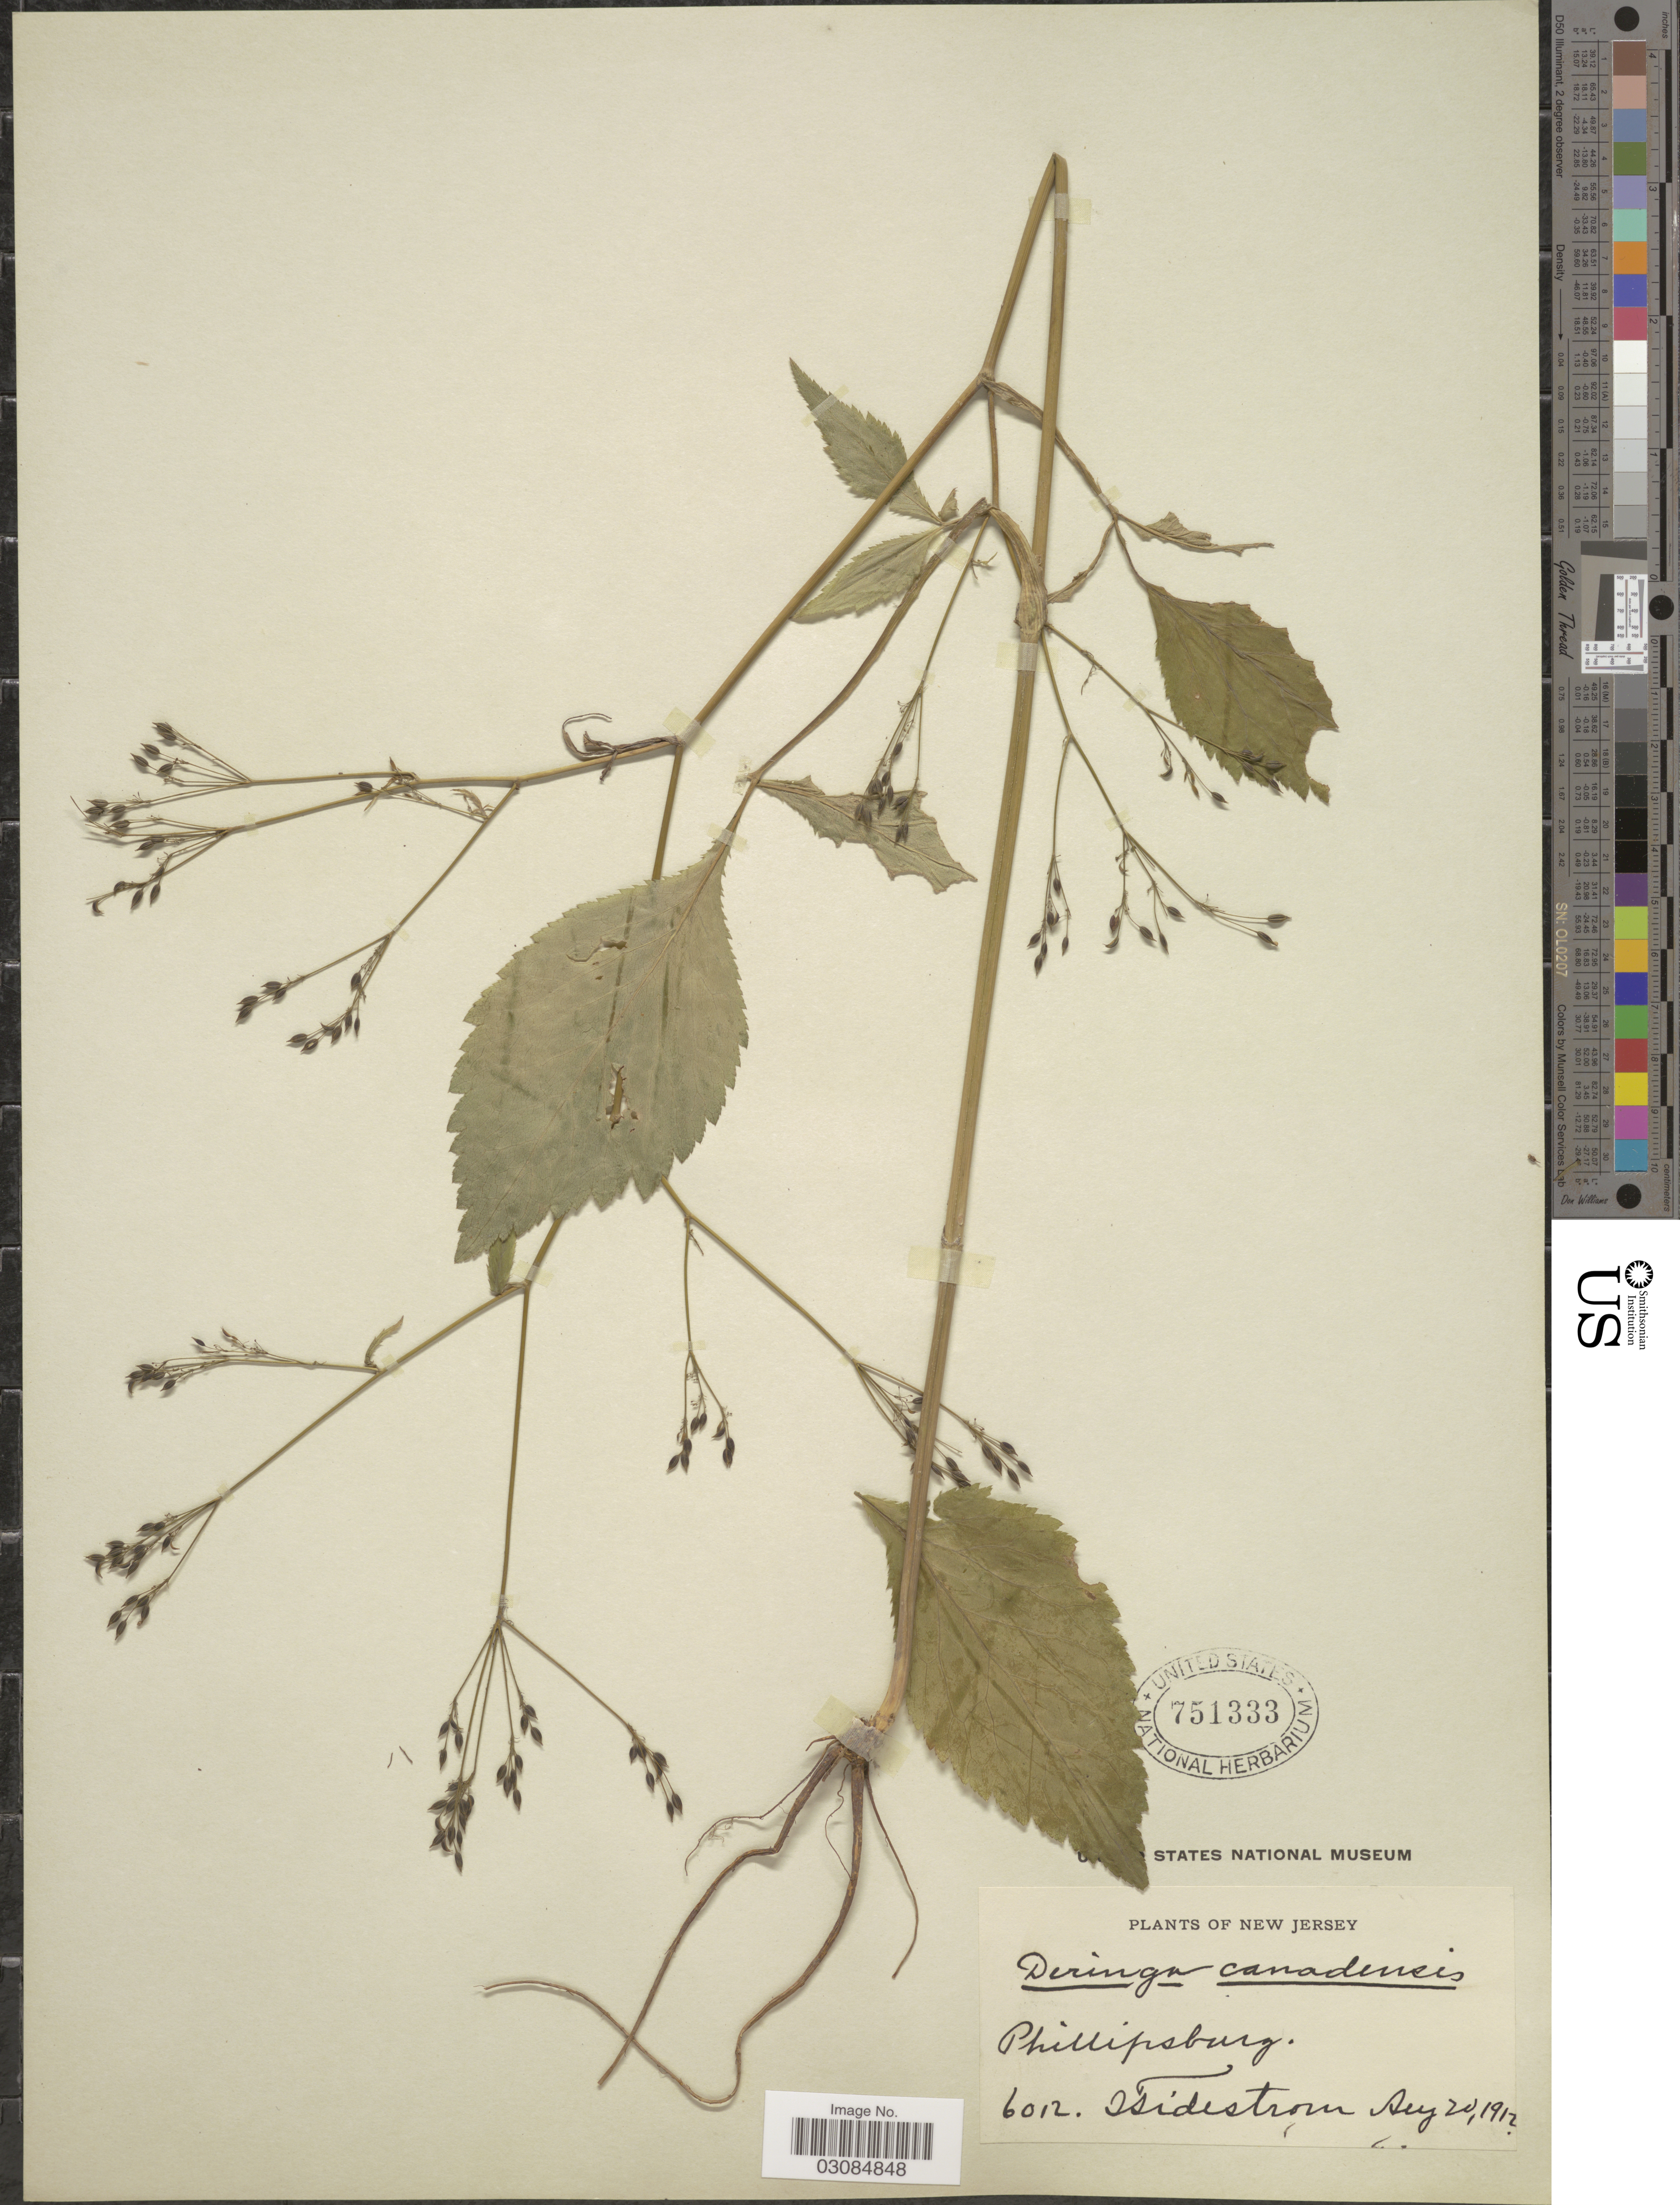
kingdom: Plantae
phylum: Tracheophyta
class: Magnoliopsida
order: Apiales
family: Apiaceae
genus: Cryptotaenia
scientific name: Cryptotaenia canadensis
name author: (L.) DC.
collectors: I. F. Tidestrom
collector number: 6012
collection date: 1912-08-20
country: United States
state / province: New Jersey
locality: Phillipsburg.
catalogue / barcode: US 751333